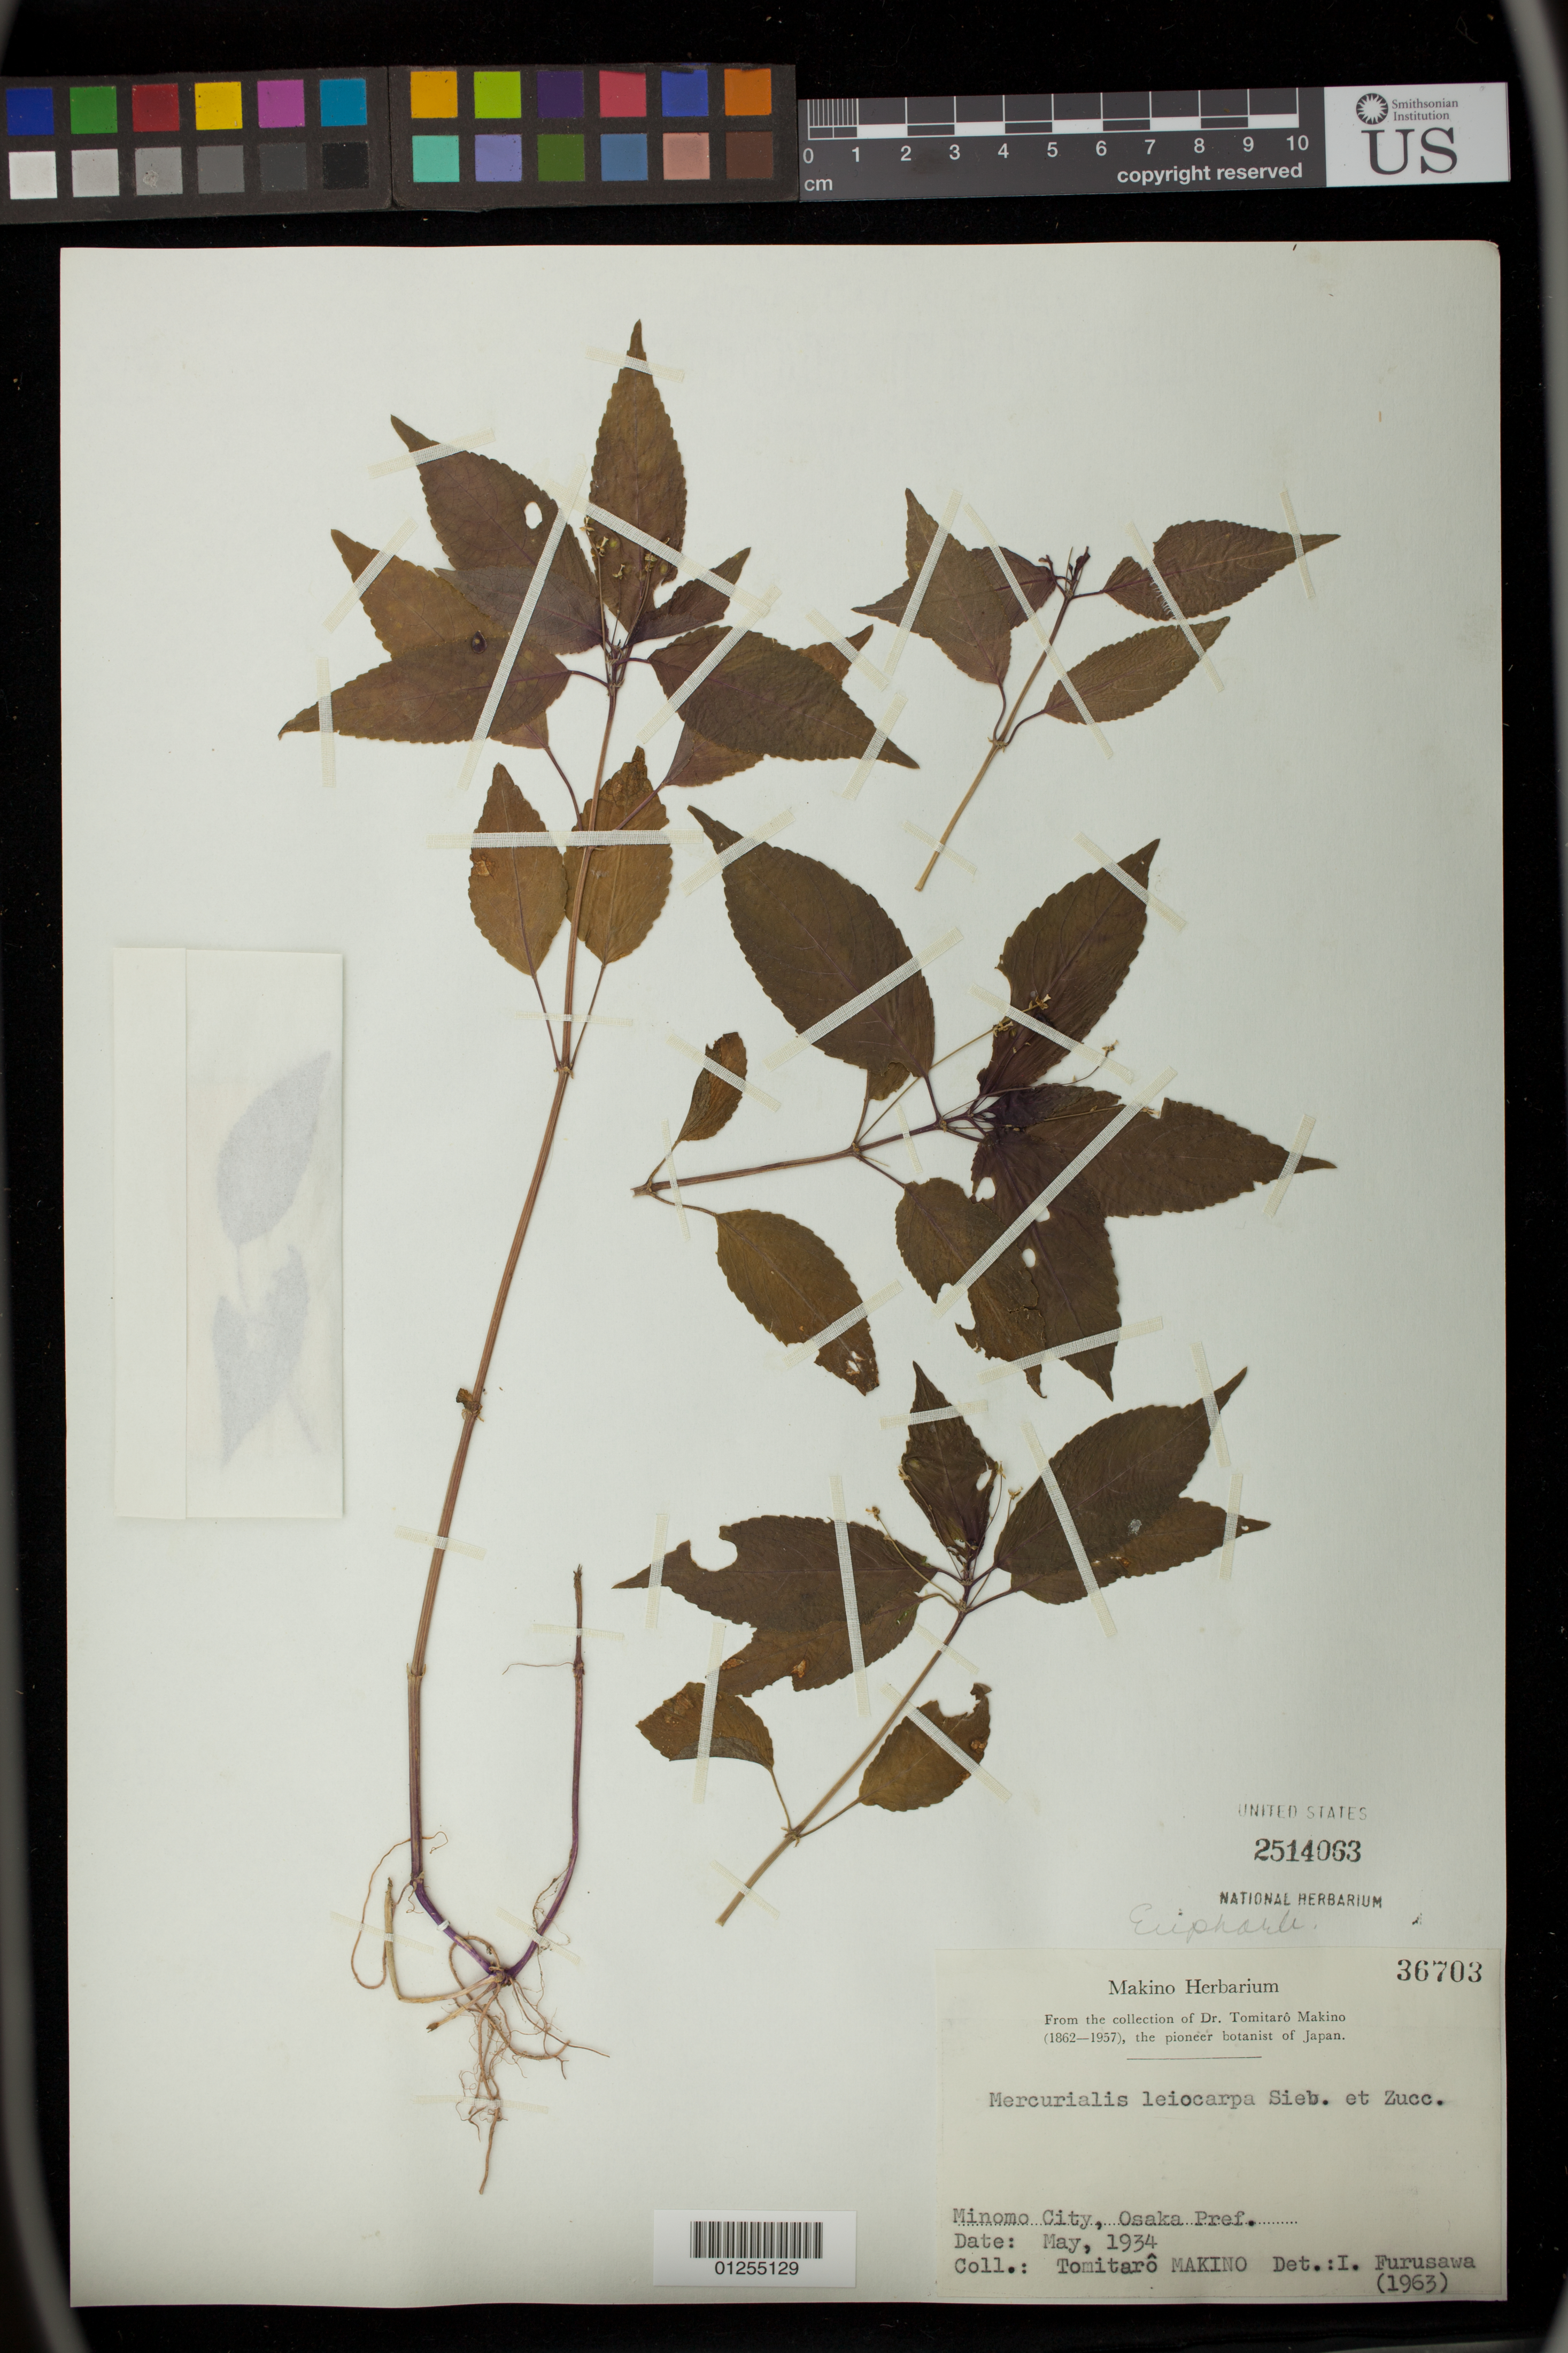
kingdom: Plantae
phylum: Tracheophyta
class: Magnoliopsida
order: Malpighiales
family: Euphorbiaceae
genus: Mercurialis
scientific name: Mercurialis leiocarpa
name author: Siebold & Zucc.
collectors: T. Makino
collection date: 1934-05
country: Japan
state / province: Osaka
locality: Minomo City,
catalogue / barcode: US 2514063